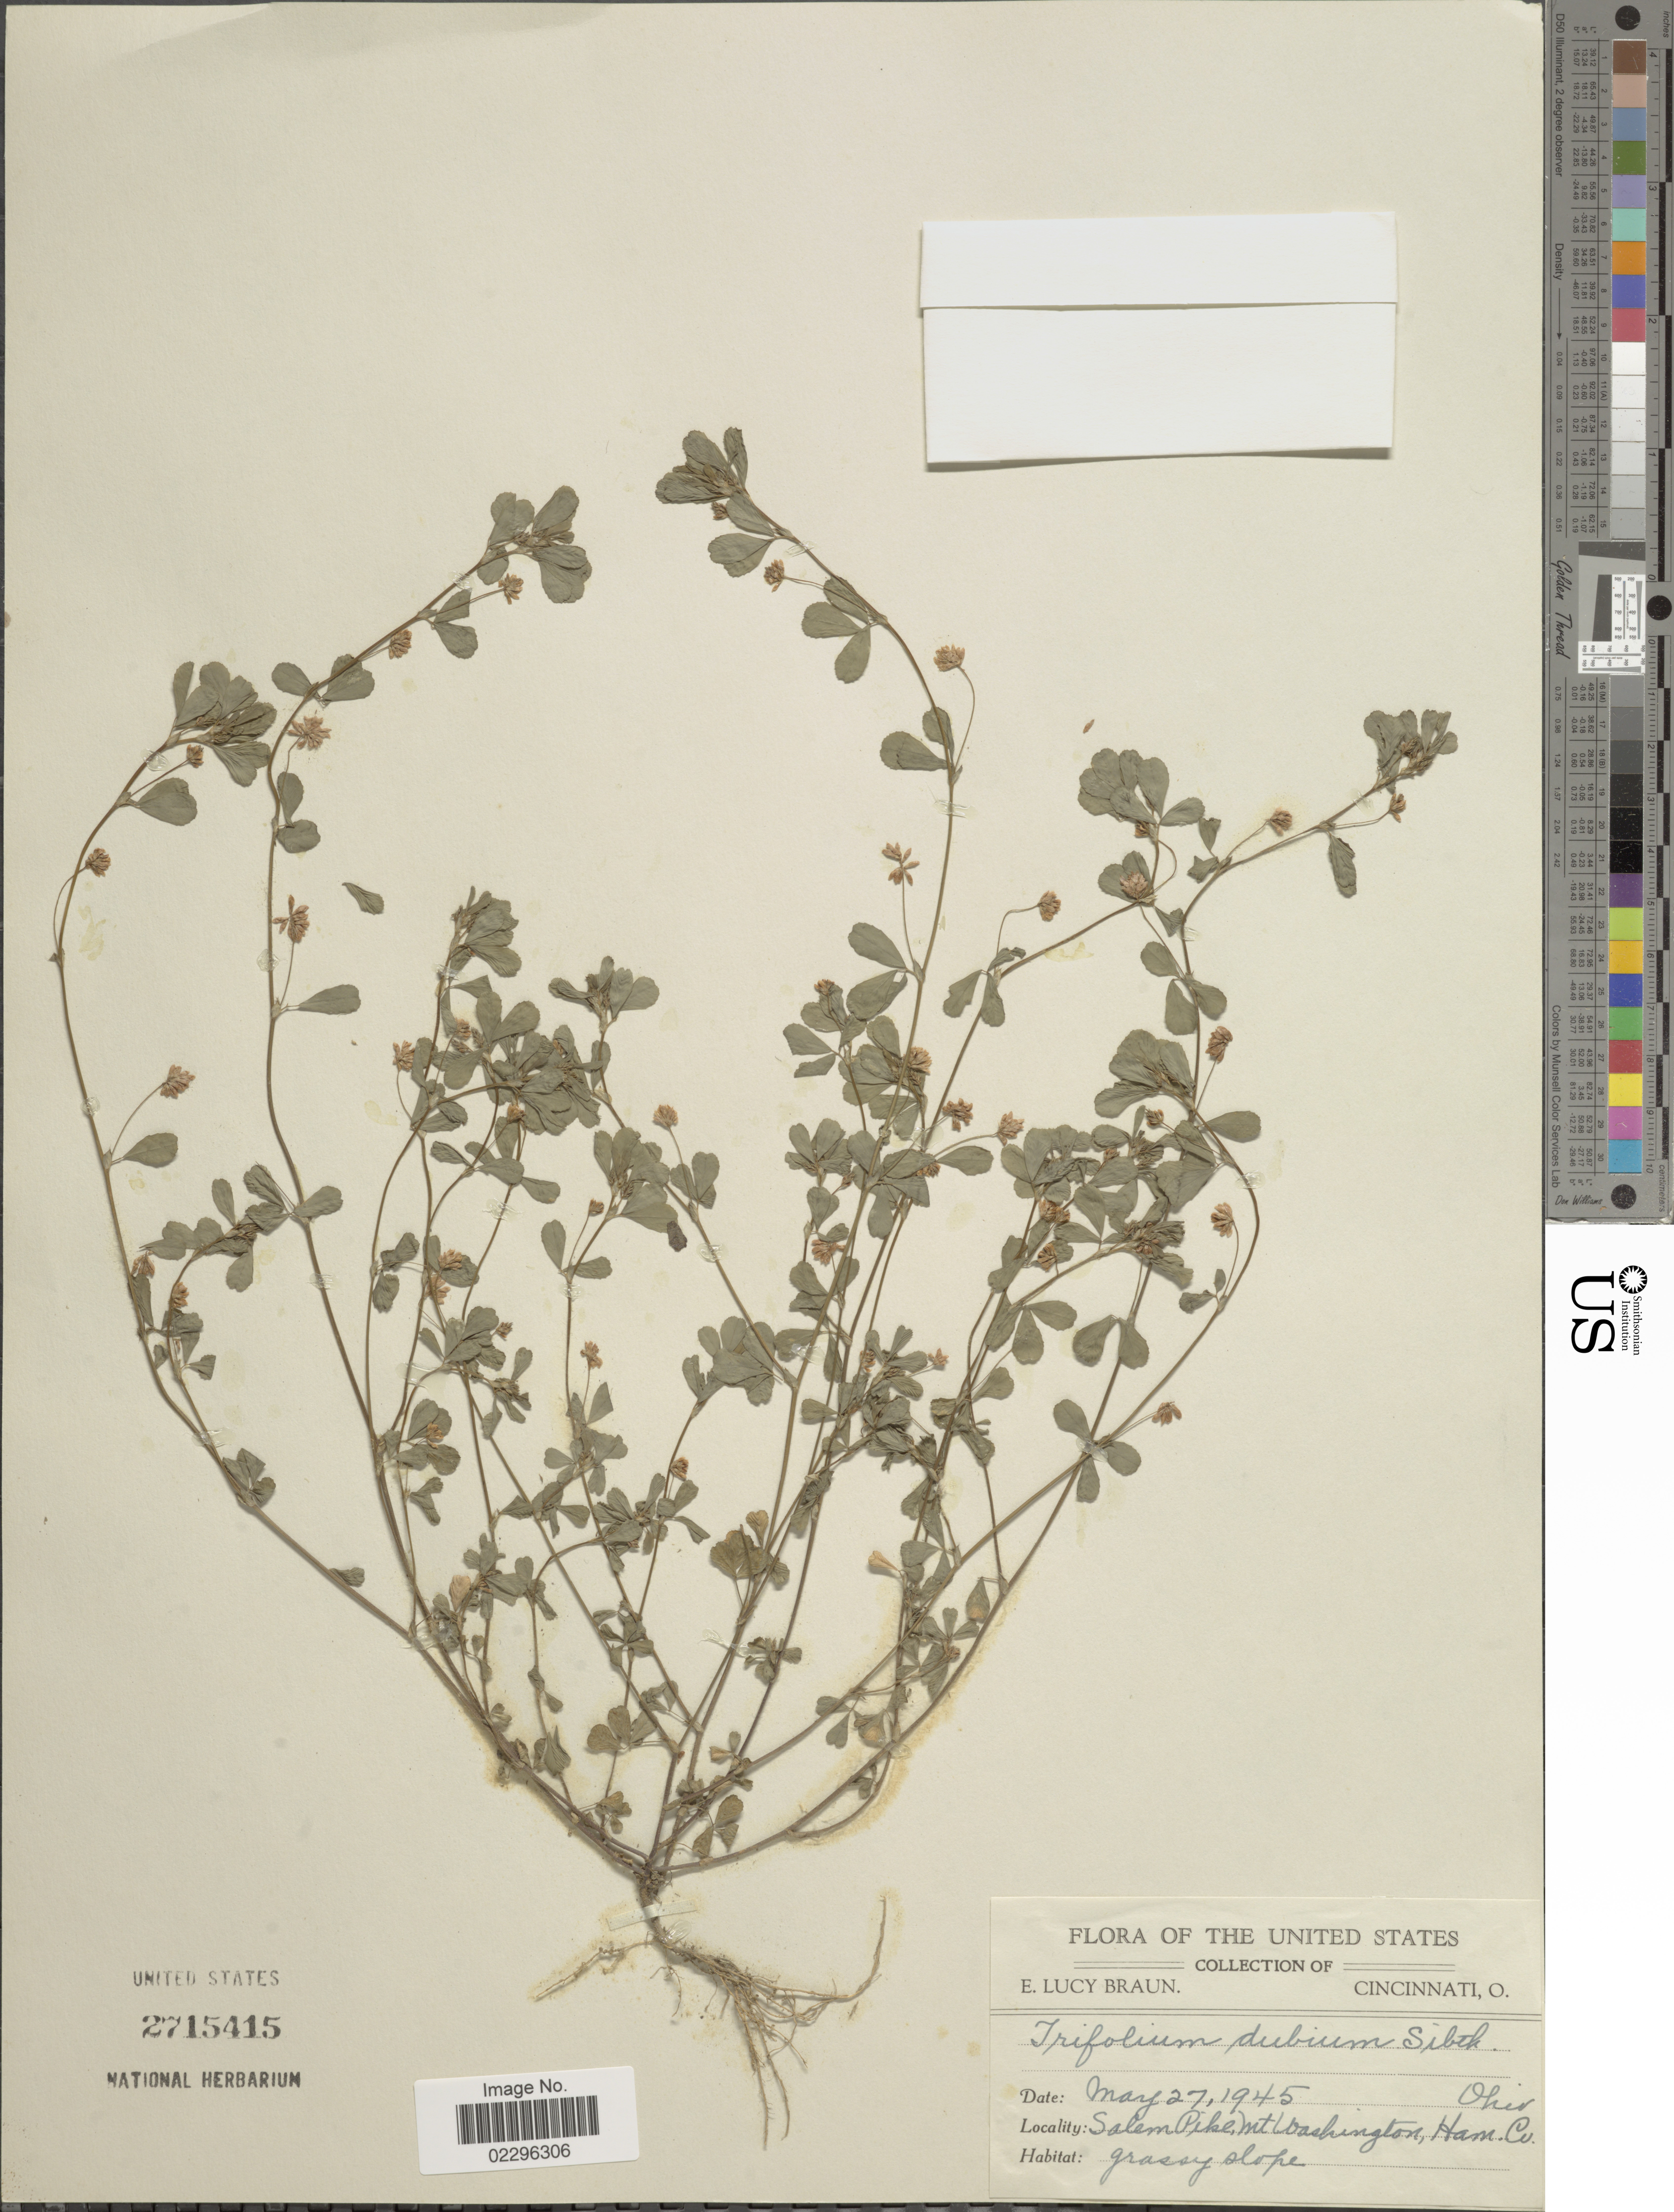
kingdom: Plantae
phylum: Tracheophyta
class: Magnoliopsida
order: Fabales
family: Fabaceae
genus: Trifolium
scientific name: Trifolium dubium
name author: Sibth.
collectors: E. L. Braun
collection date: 1945-05-27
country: United States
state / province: Ohio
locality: Salem Pike, Mt. Washington, Ham. Co.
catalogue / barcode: US 2715415